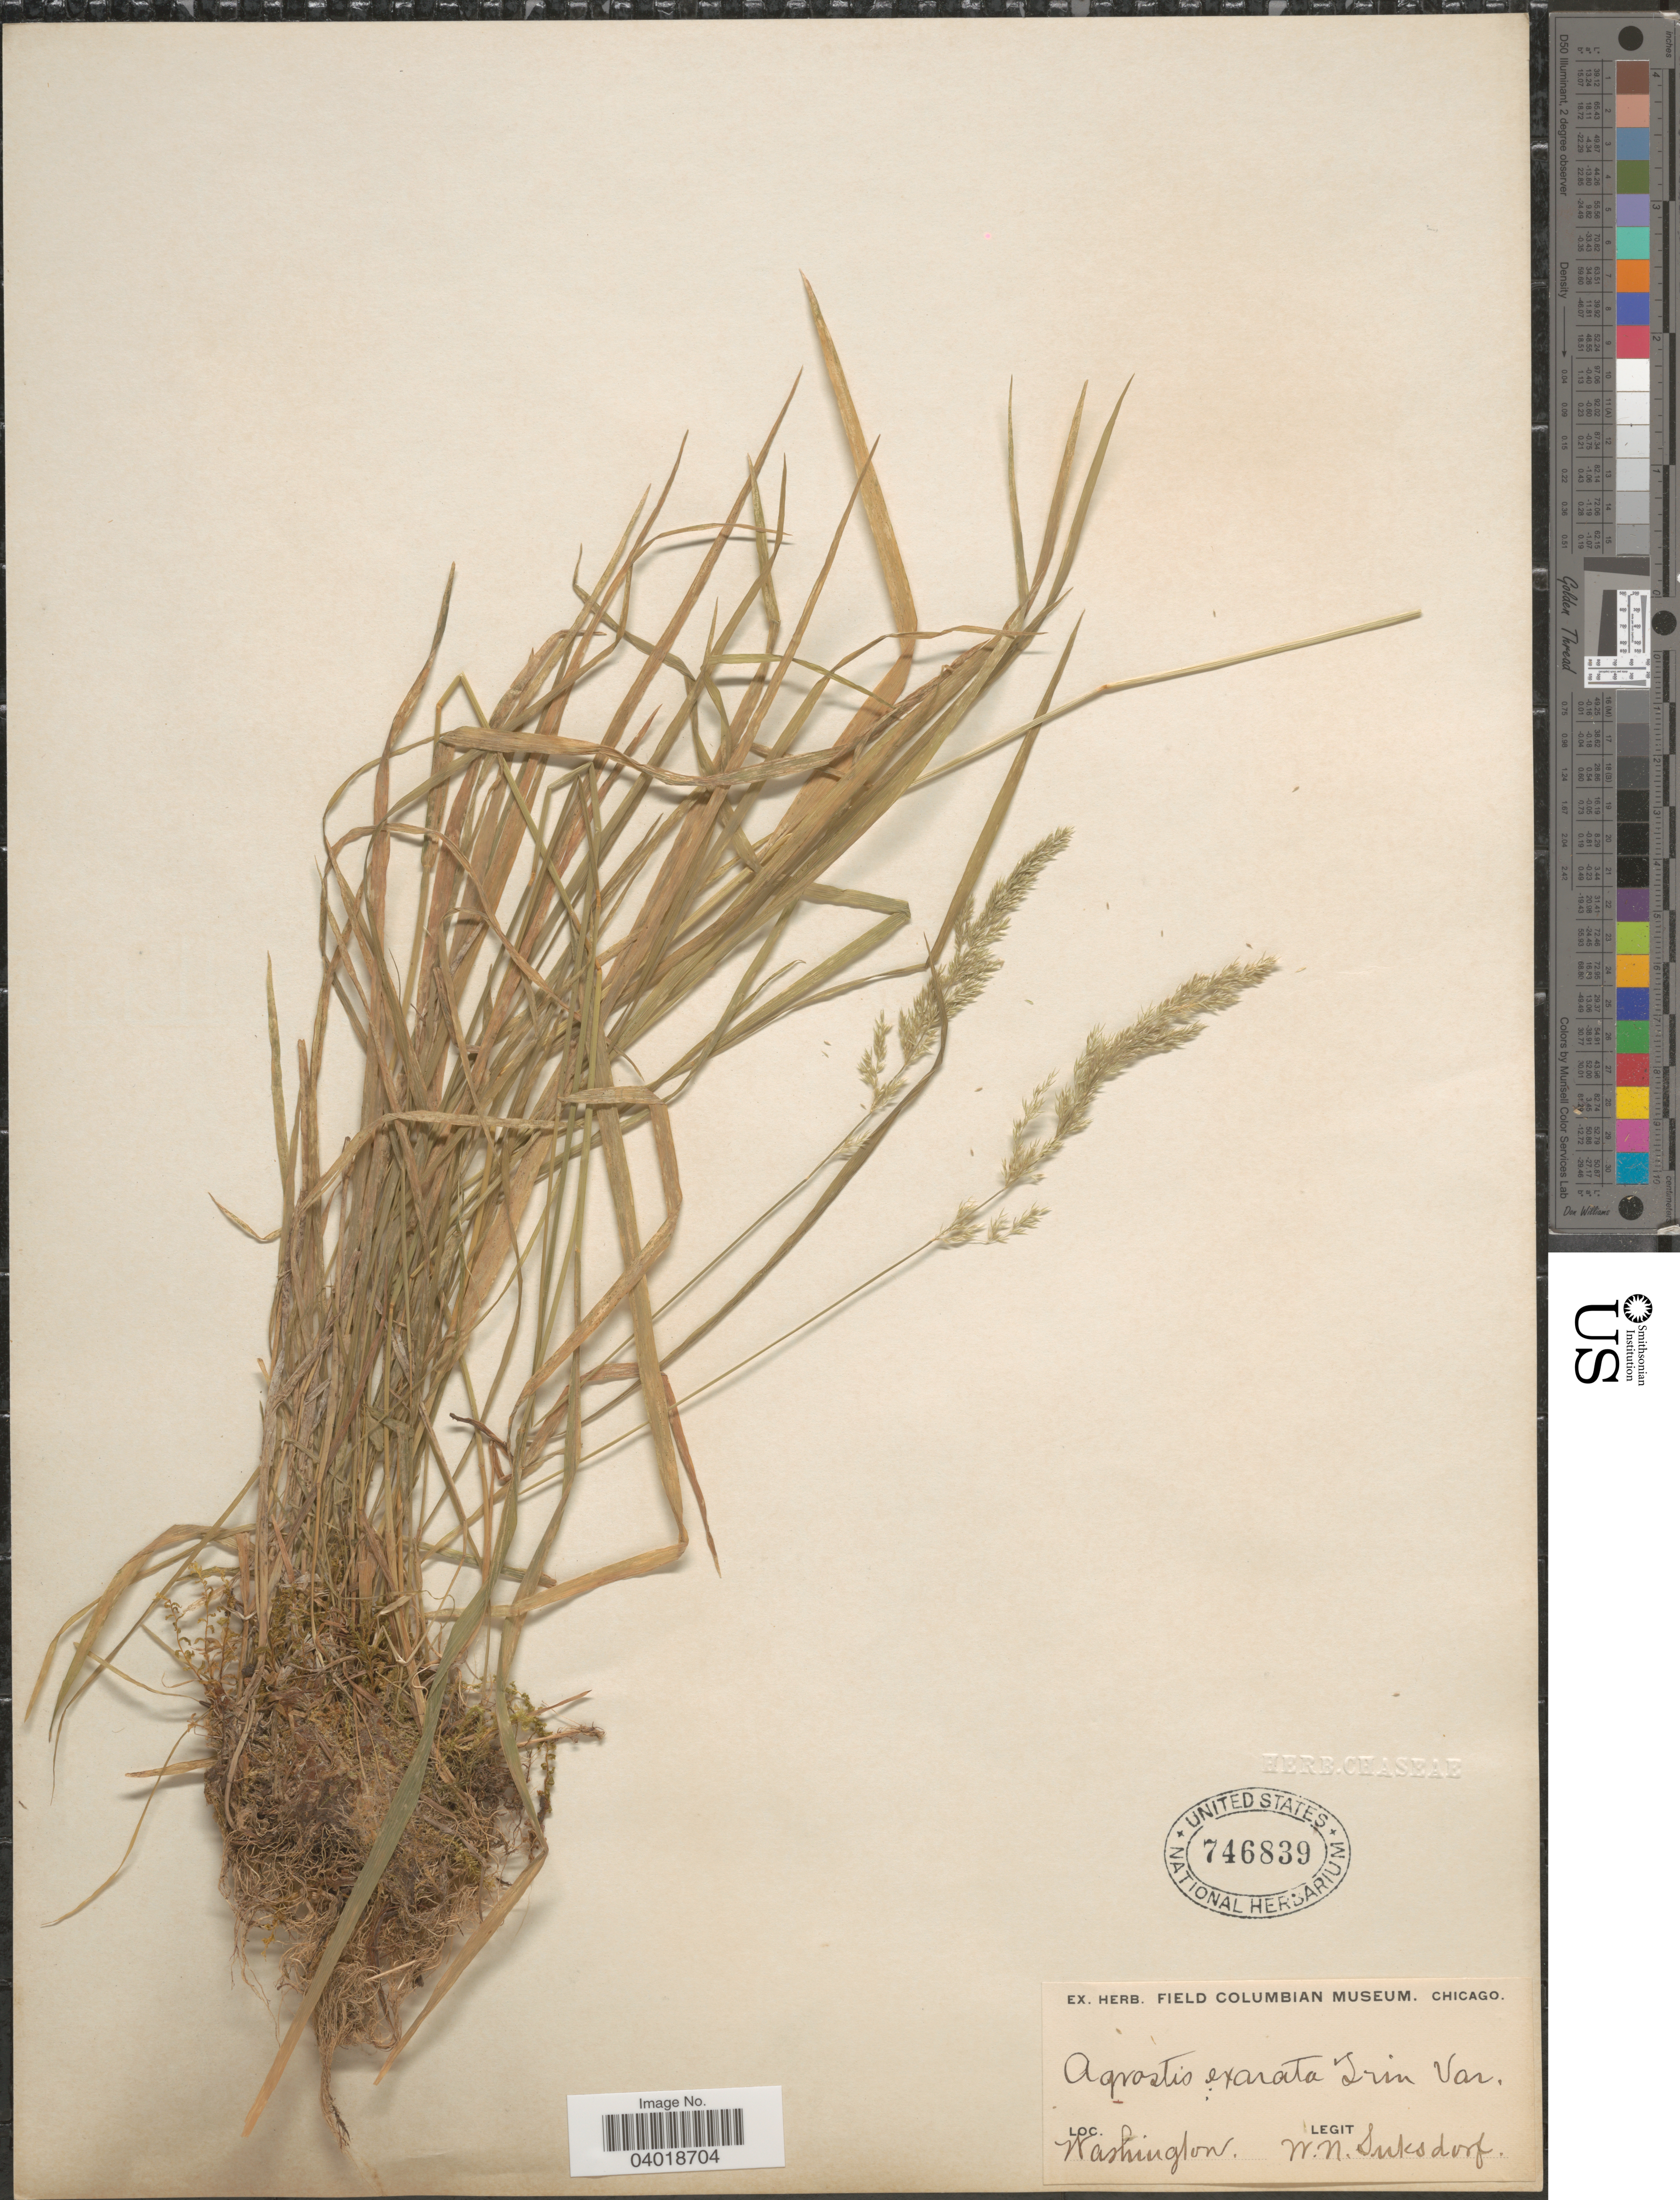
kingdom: Plantae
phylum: Tracheophyta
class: Liliopsida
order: Poales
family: Poaceae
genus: Agrostis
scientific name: Agrostis exarata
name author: Trin.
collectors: W. N. Suksdorf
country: United States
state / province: Washington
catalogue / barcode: US 746839